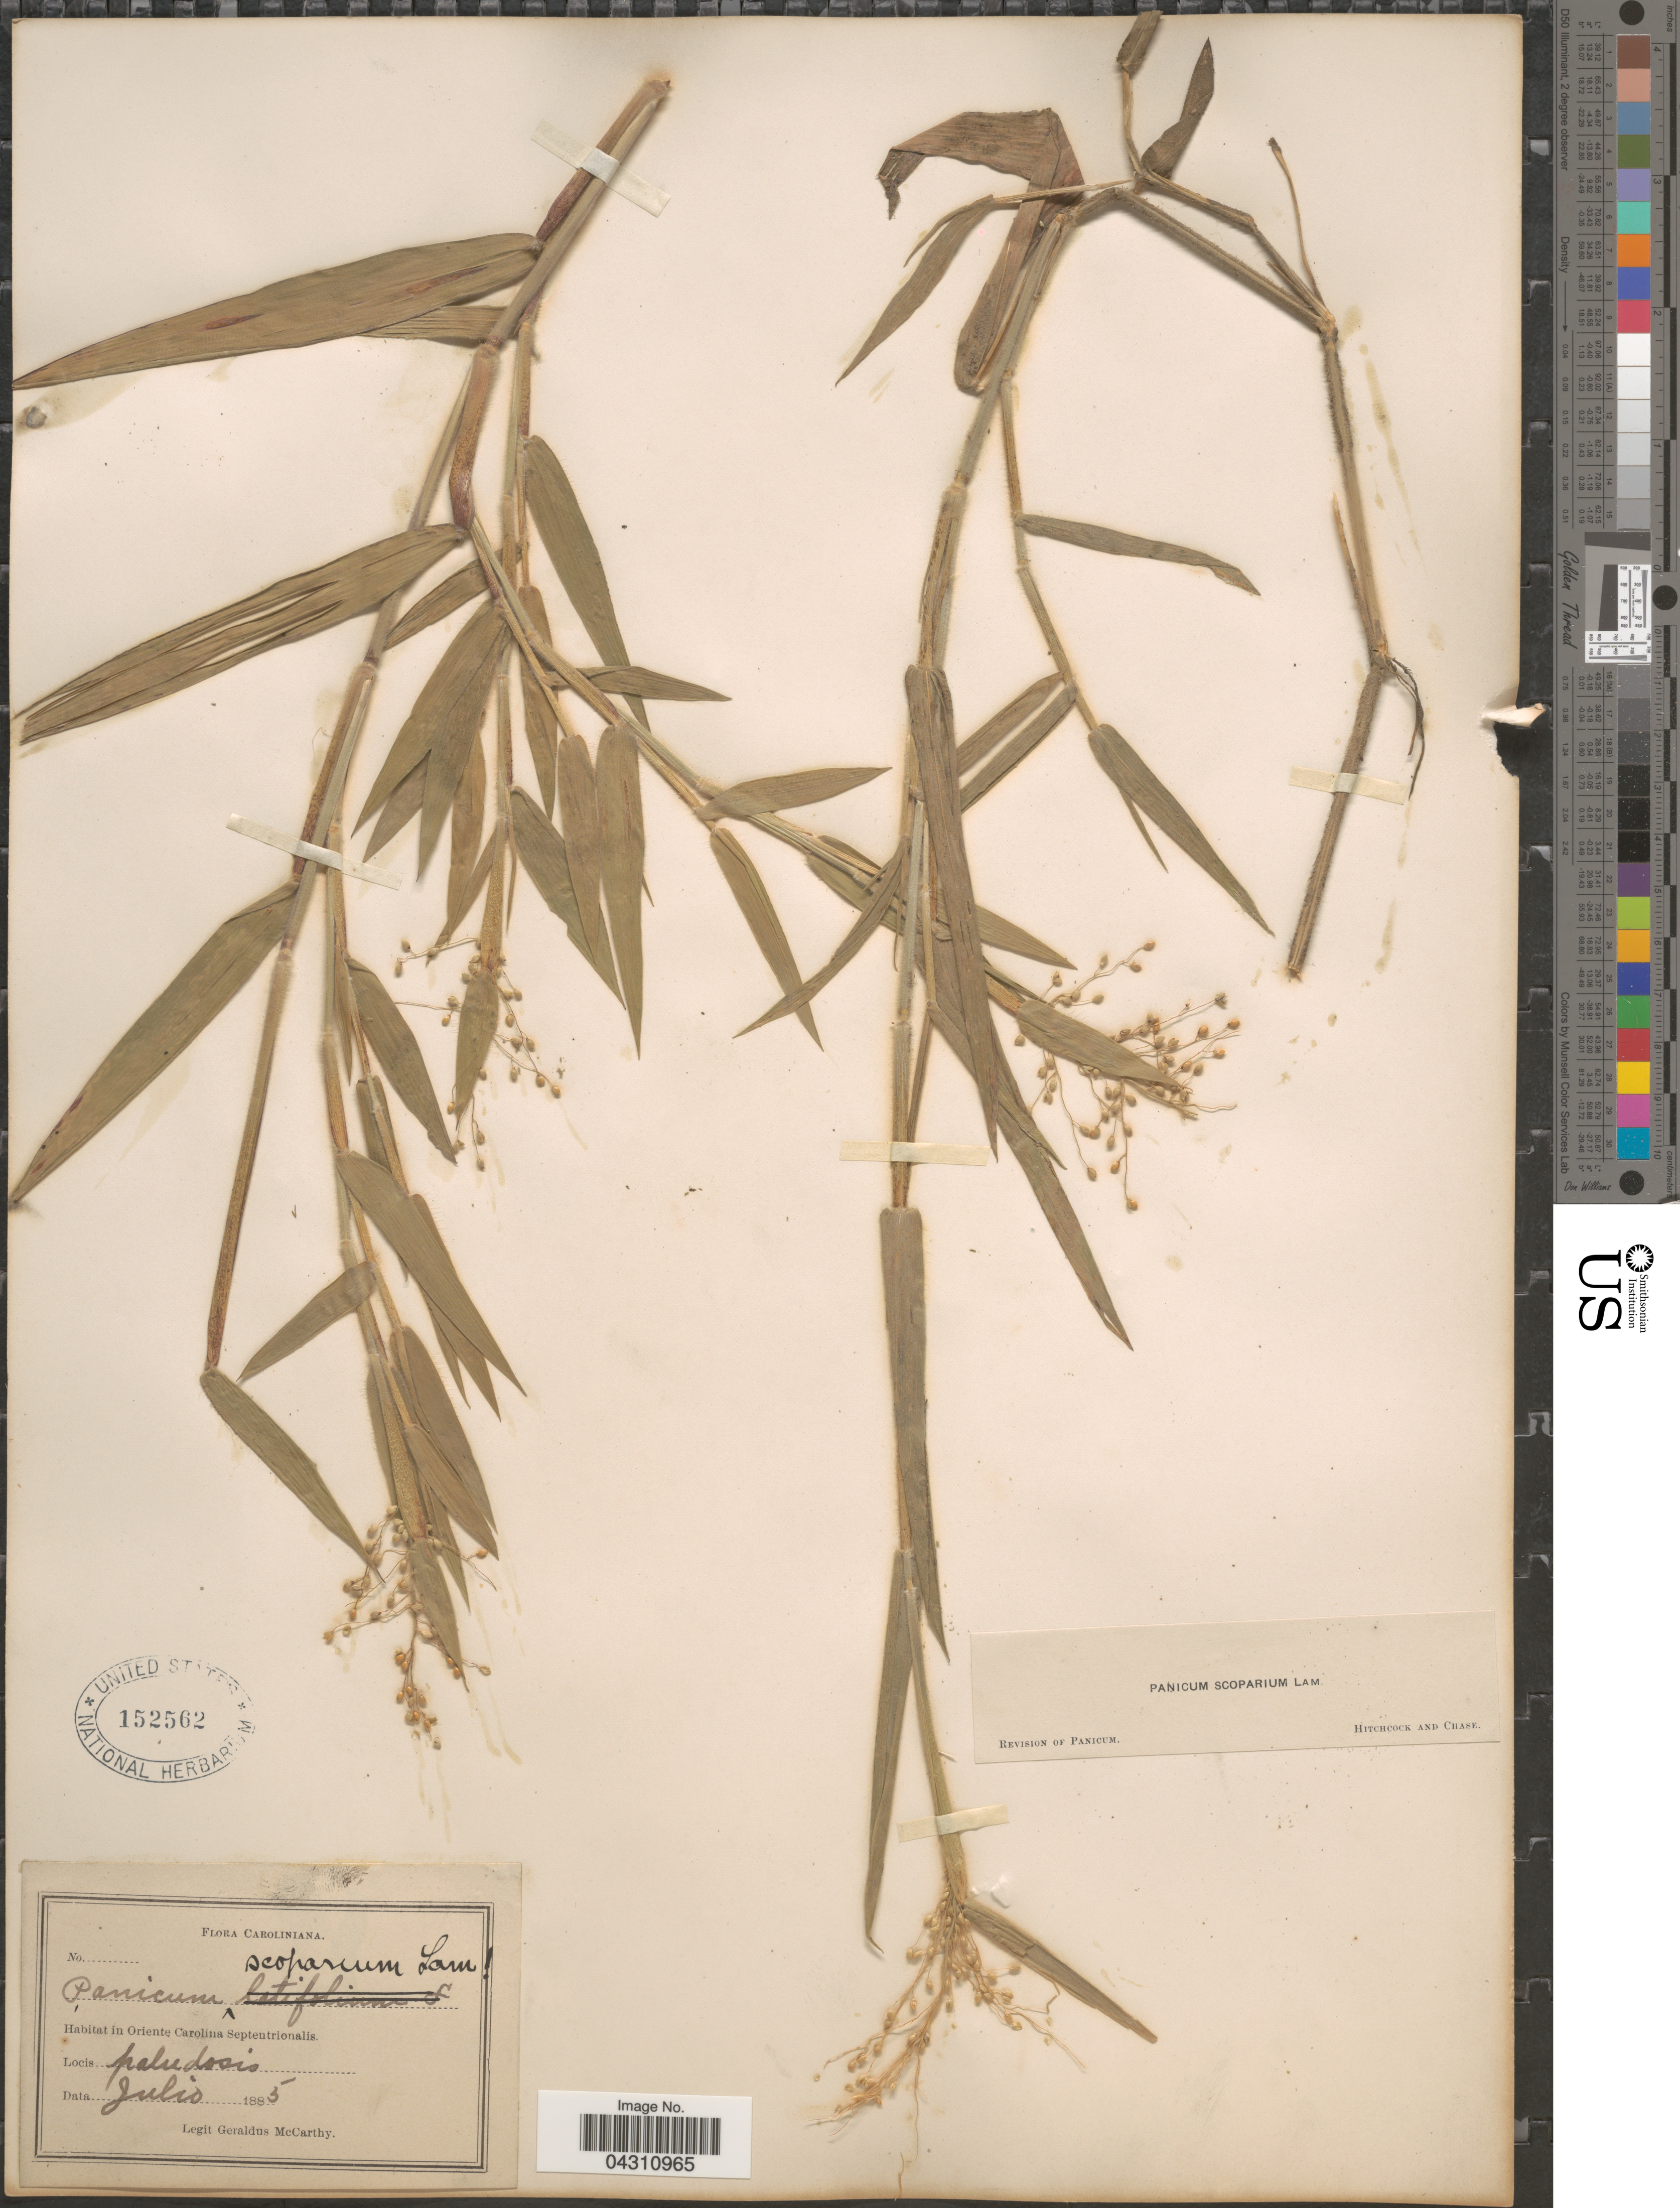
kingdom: Plantae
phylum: Tracheophyta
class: Liliopsida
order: Poales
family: Poaceae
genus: Dichanthelium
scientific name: Dichanthelium scoparium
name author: (Lam.) Gould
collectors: M. McCarthy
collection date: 1885-07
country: United States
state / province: North Carolina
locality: Caroliniana. Oriente Carolina Septentrionalis. Paludosis.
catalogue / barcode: US 152562